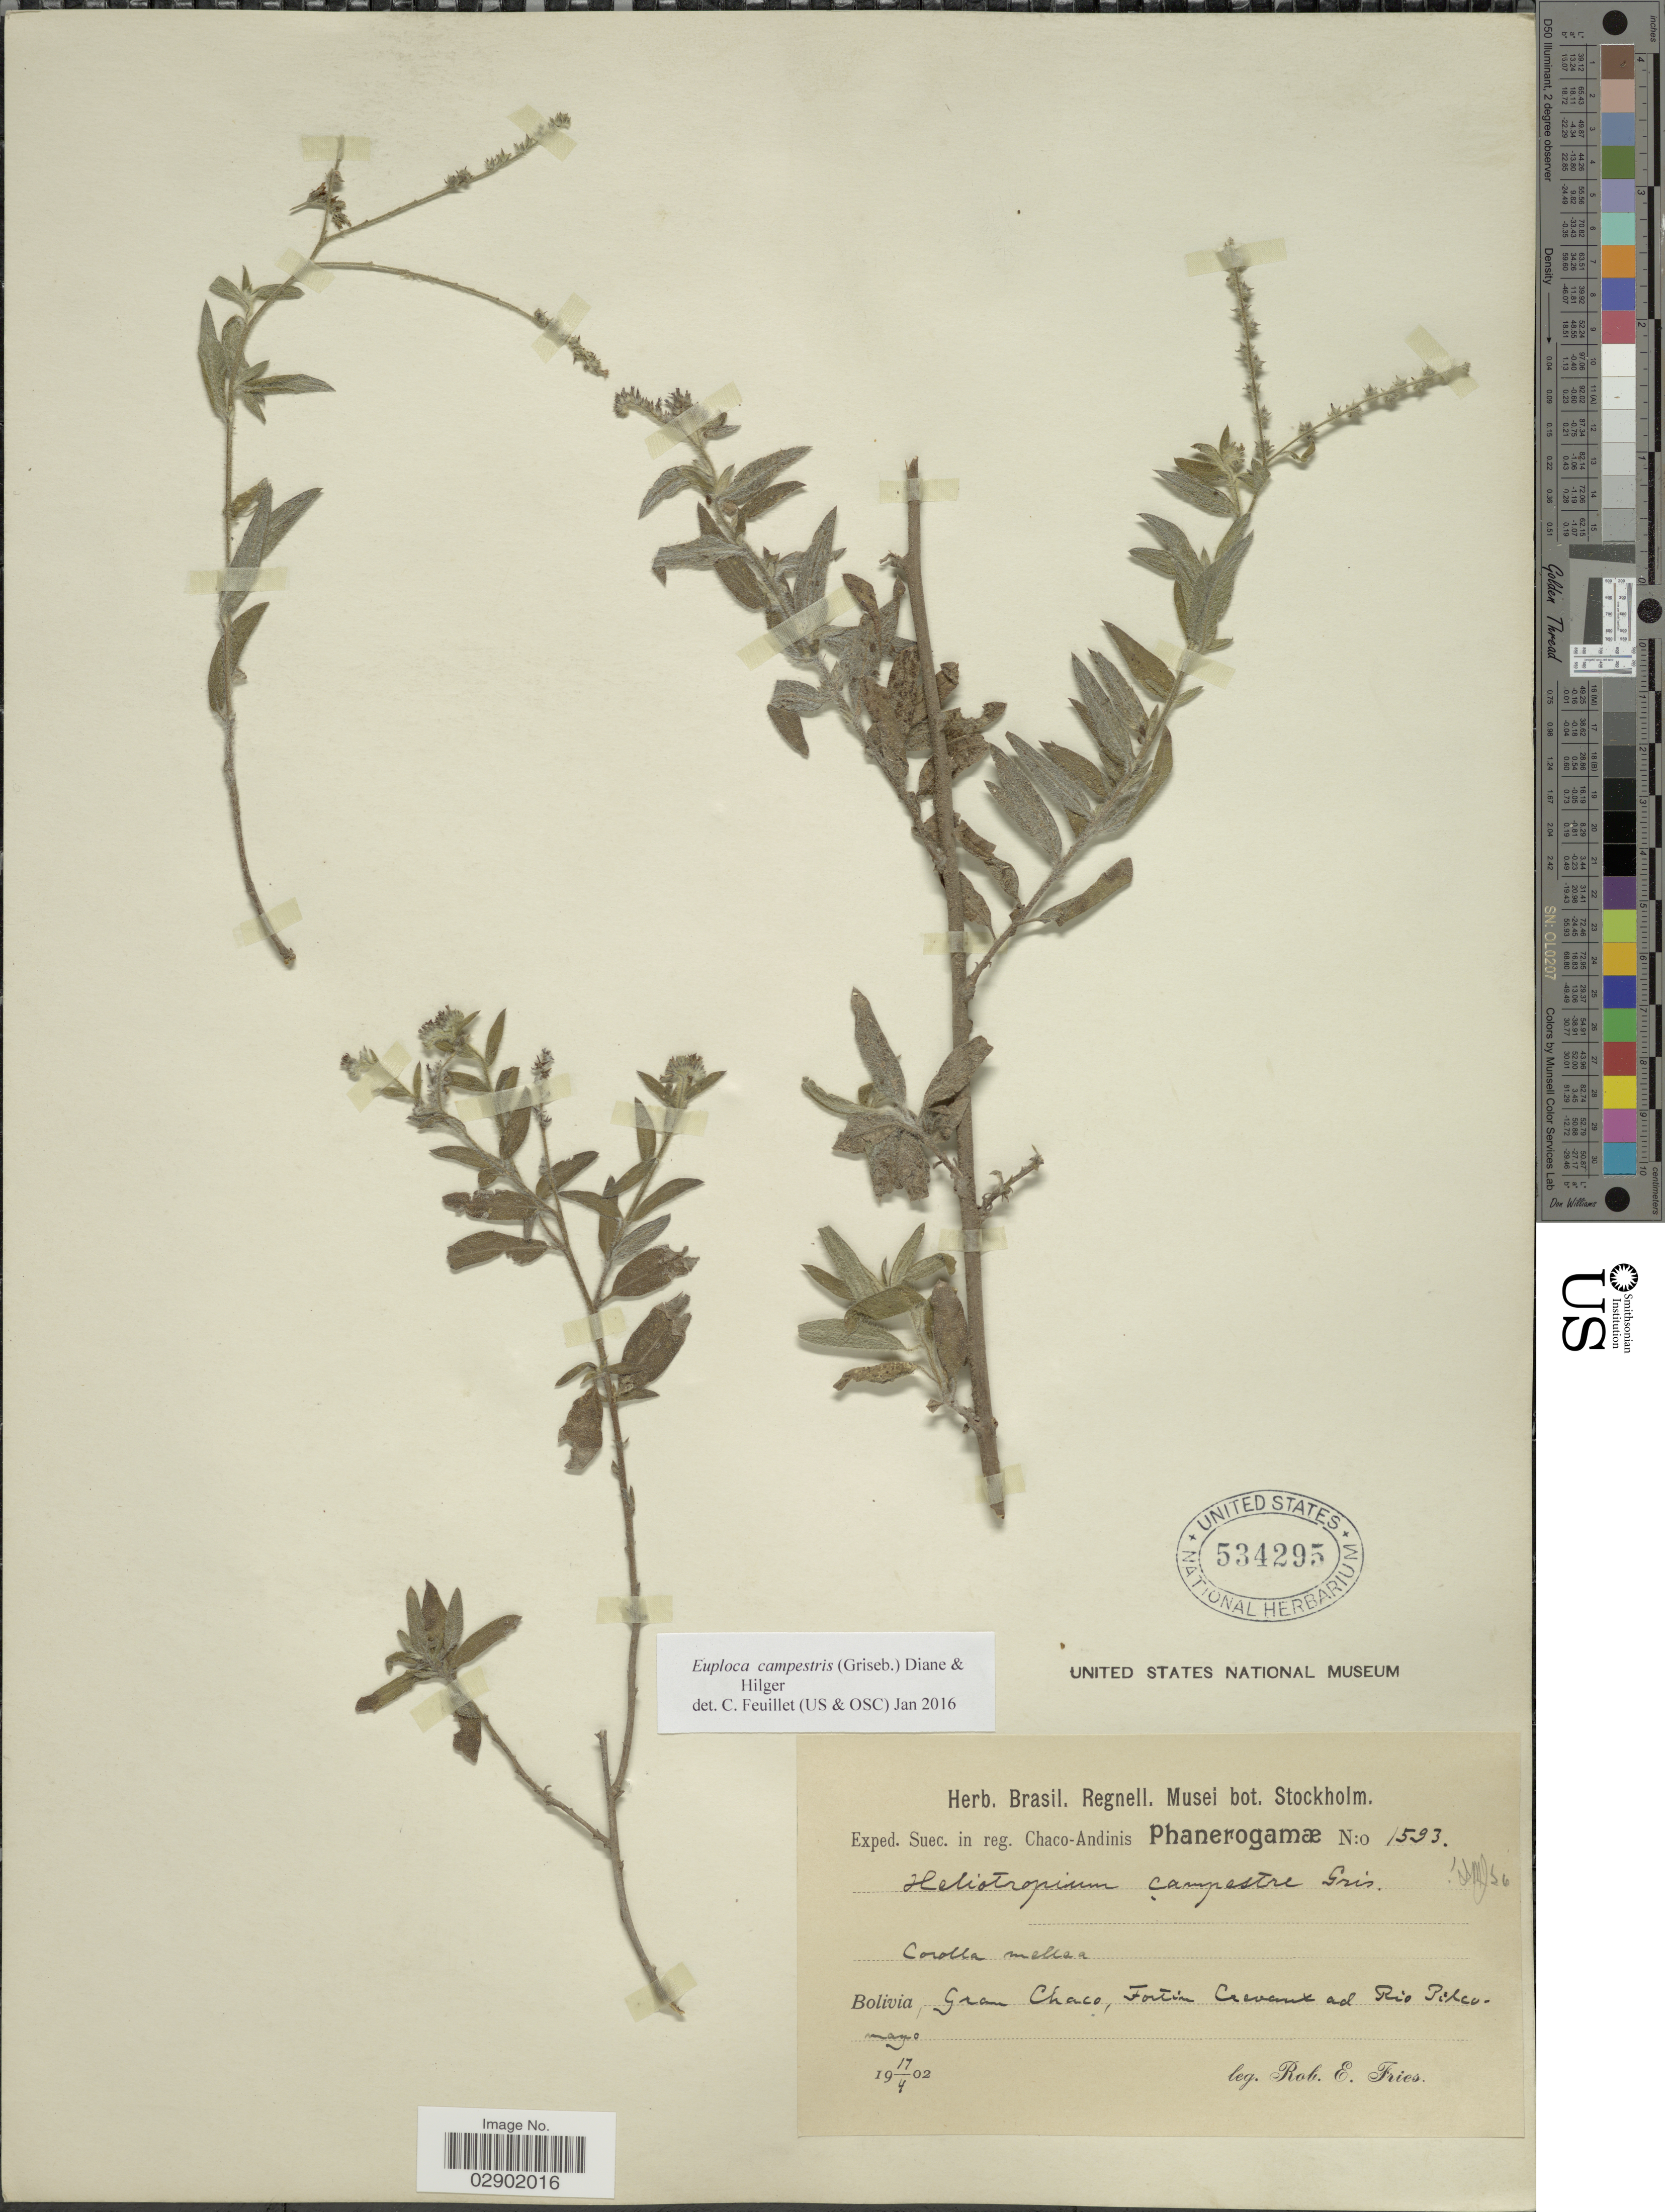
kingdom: Plantae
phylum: Tracheophyta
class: Magnoliopsida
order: Boraginales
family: Heliotropiaceae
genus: Euploca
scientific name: Euploca campestris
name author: (Griseb.) Diane & Hilger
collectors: R. E. Fries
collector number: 1593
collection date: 1902-04-17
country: Bolivia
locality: Gran Chaco, Fortin Crevant ad Rio Pilcomayo.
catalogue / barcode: US 534295